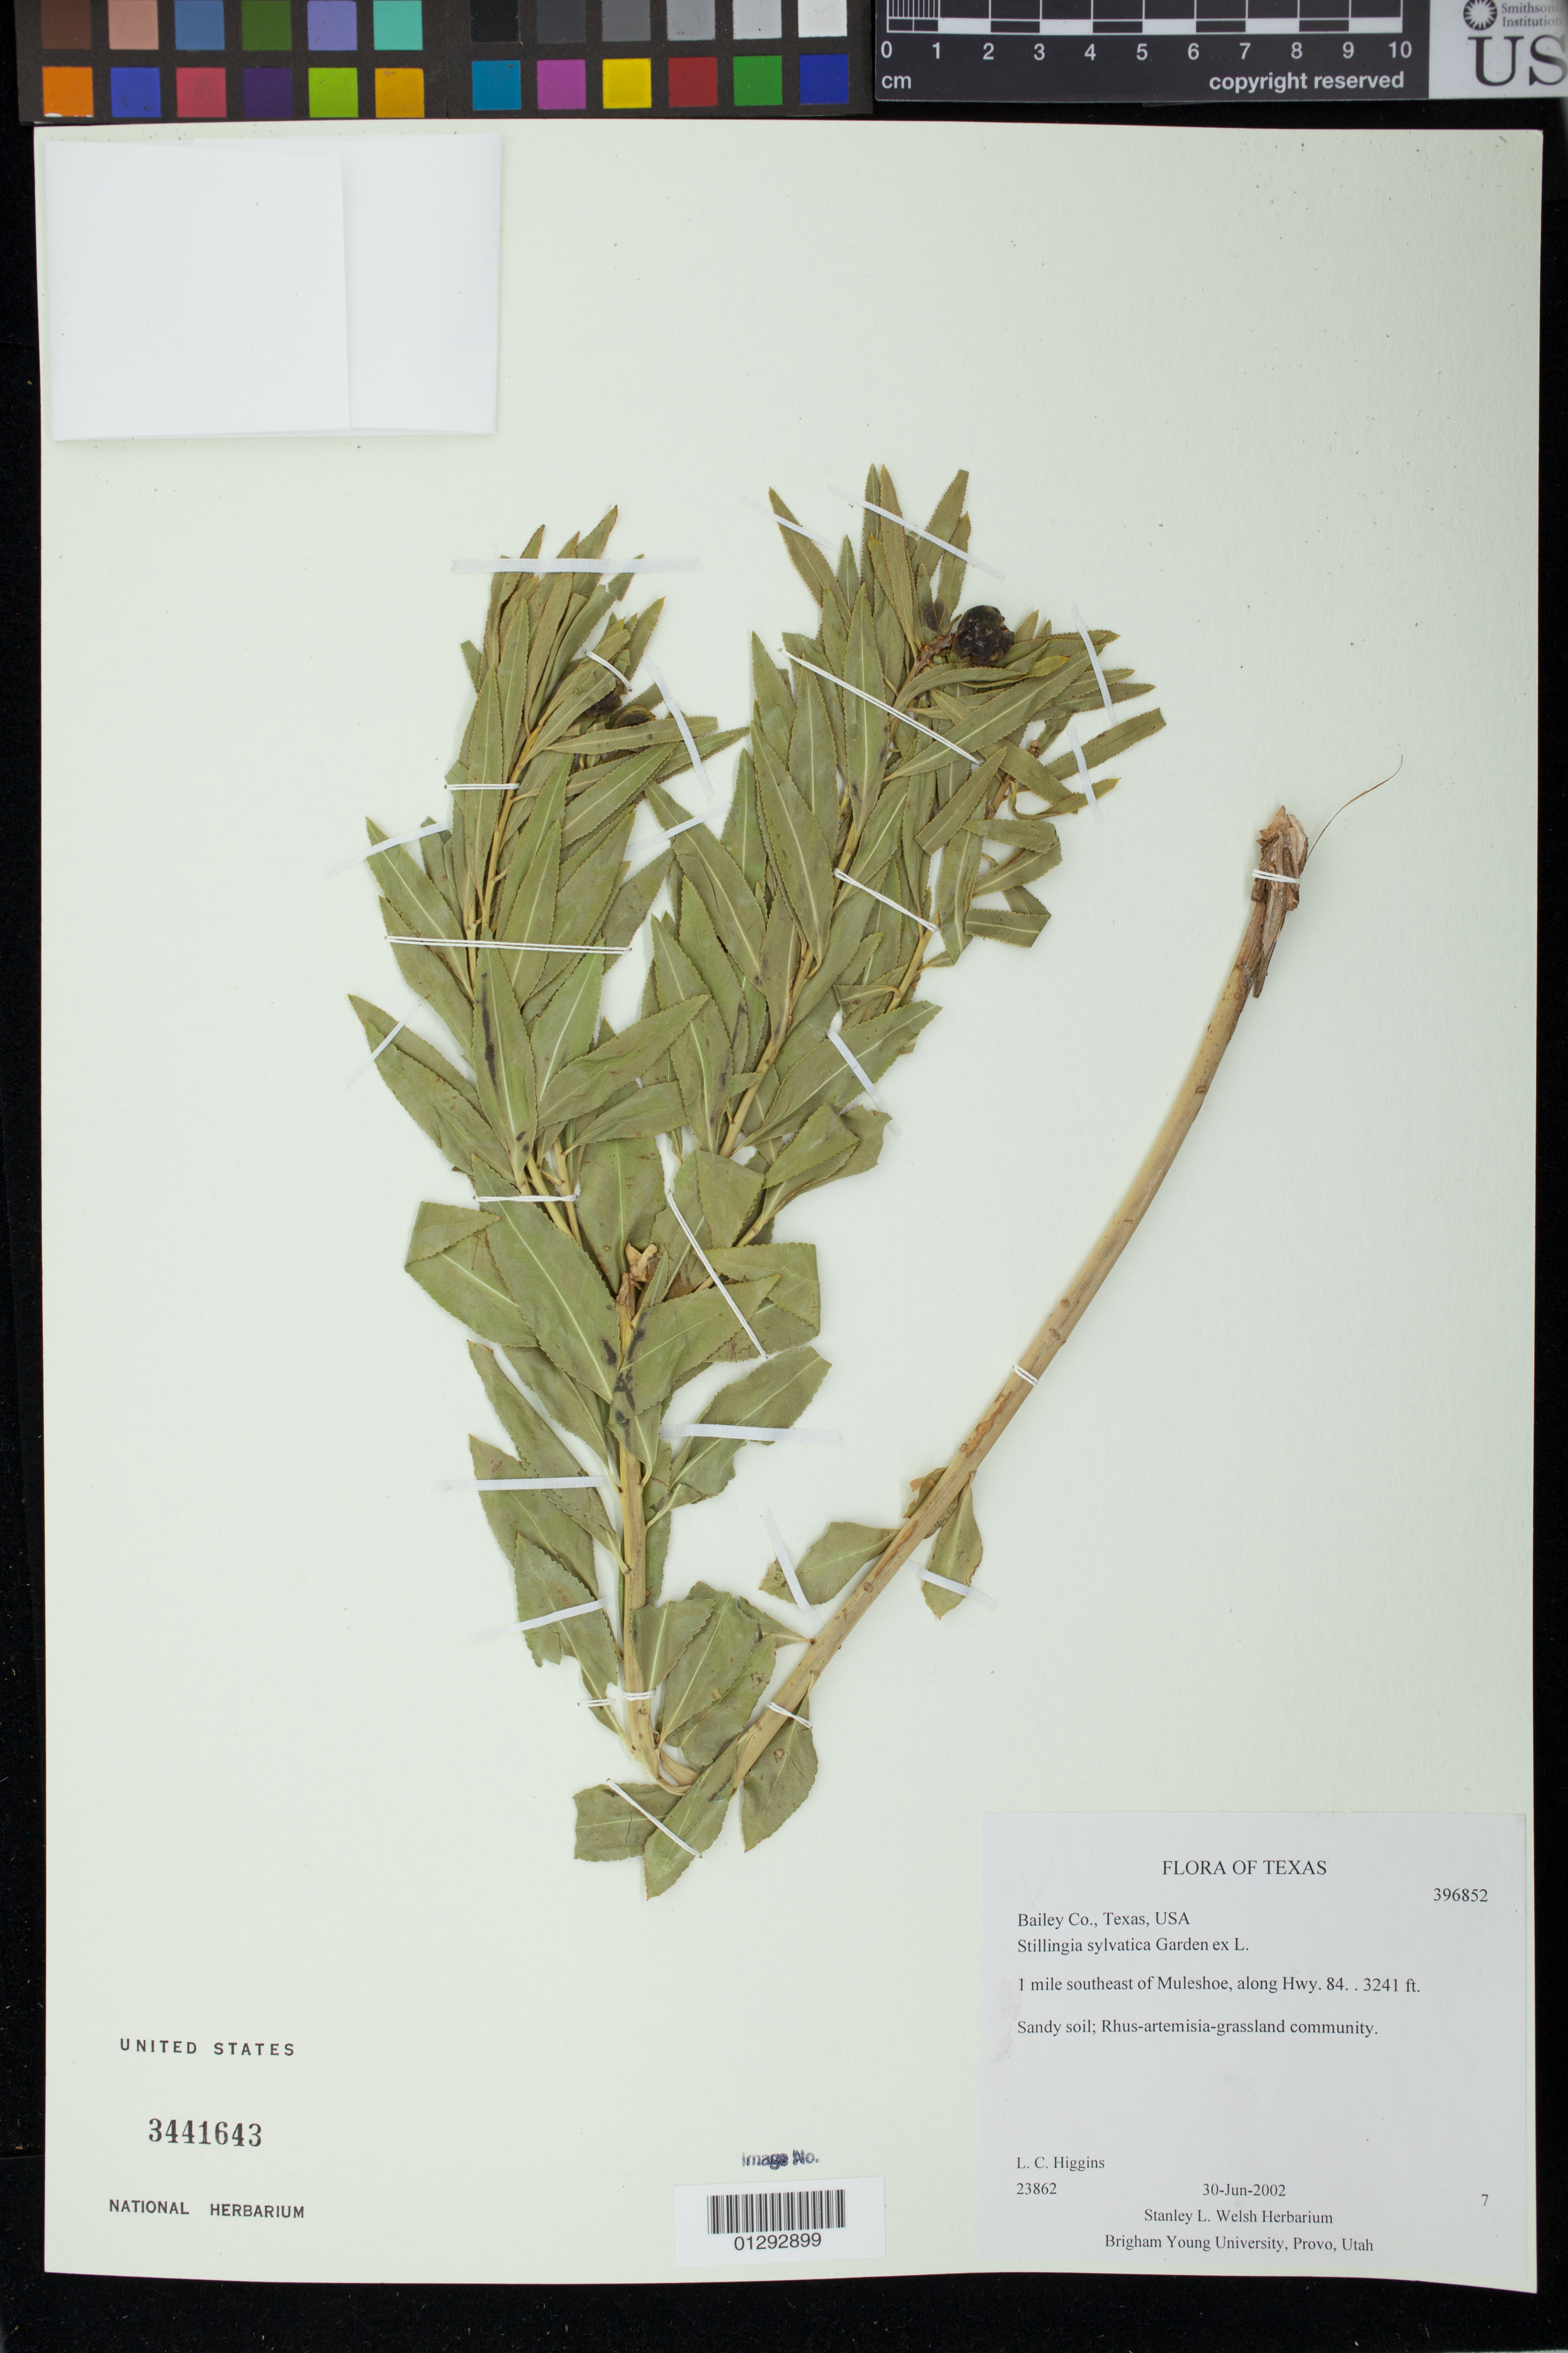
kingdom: Plantae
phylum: Tracheophyta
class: Magnoliopsida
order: Malpighiales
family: Euphorbiaceae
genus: Stillingia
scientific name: Stillingia sylvatica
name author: L.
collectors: L. Higgins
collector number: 23862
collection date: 2002-06-30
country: United States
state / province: Texas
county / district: Bailey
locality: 1 mile southeast of Muleshoe, along Hwy. 84.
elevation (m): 988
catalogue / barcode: US 3441643